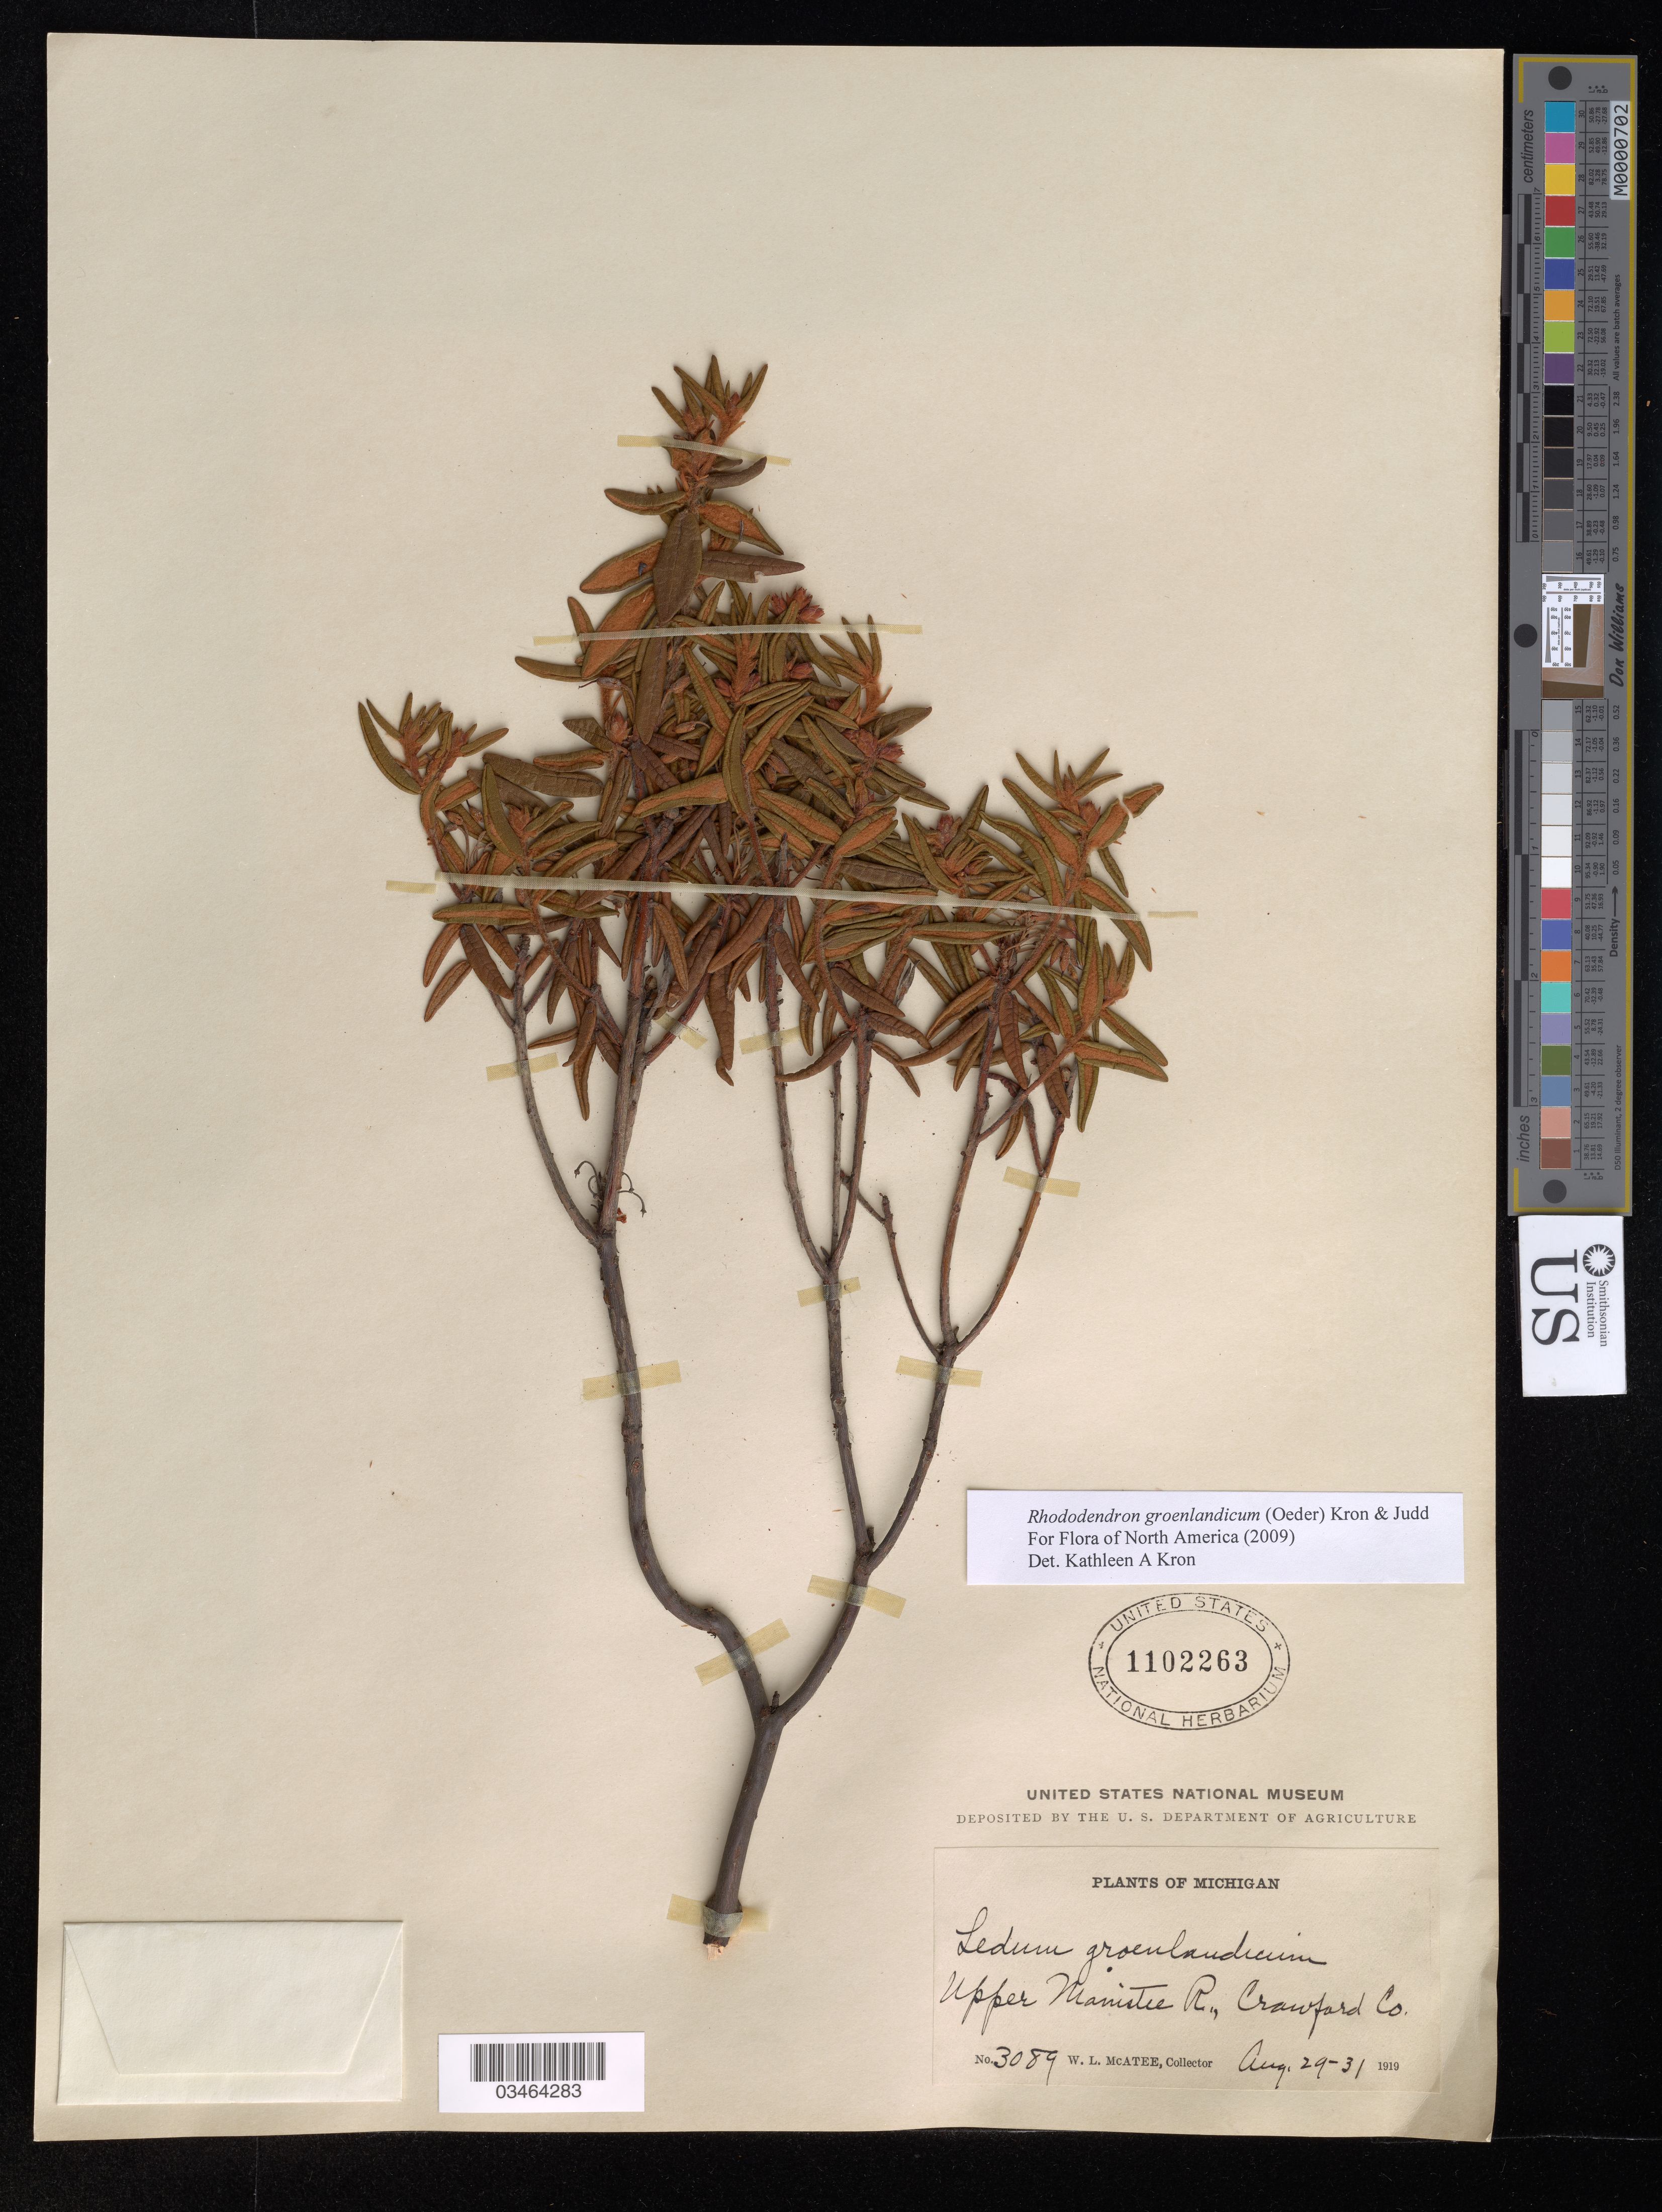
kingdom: Plantae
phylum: Tracheophyta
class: Magnoliopsida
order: Ericales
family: Ericaceae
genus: Rhododendron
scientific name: Rhododendron groenlandicum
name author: (Oeder) Kron & Judd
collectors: W. McAtee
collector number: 3089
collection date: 1919-08-29/1919-08-31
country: United States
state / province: Michigan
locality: Upper Manistee R., Crawford Co.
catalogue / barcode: US 1102263